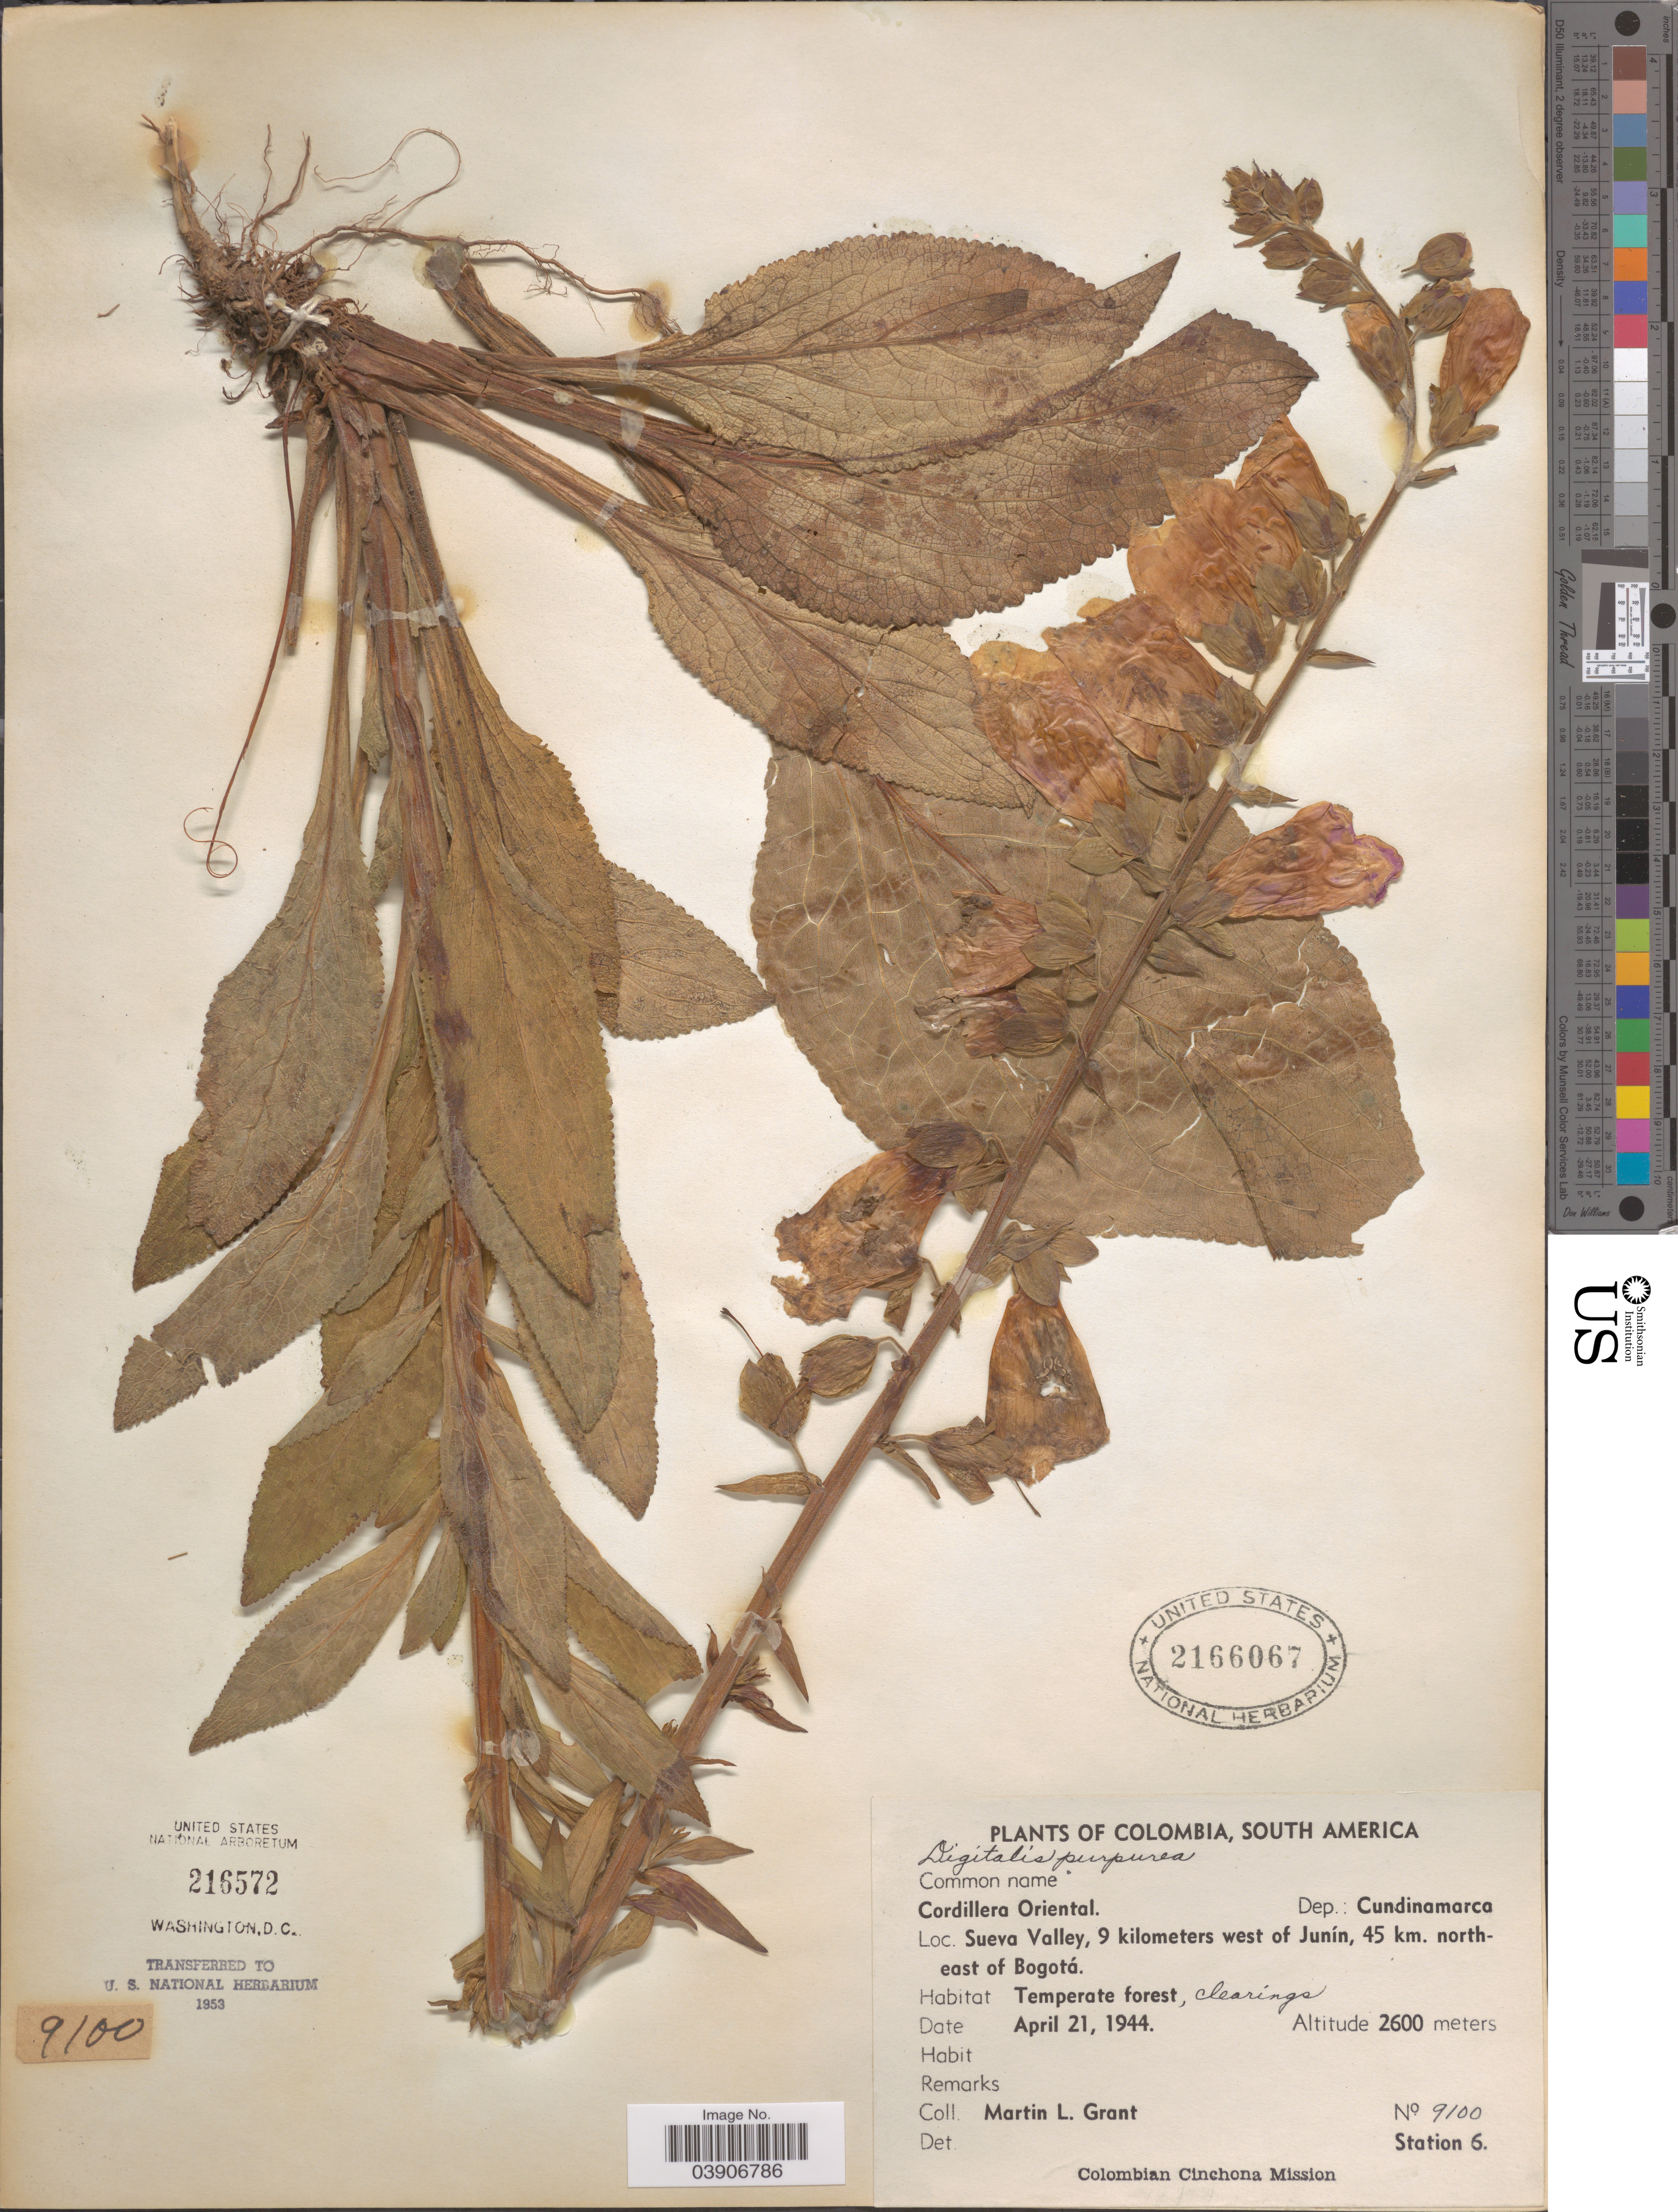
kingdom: Plantae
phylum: Tracheophyta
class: Magnoliopsida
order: Lamiales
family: Plantaginaceae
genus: Digitalis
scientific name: Digitalis purpurea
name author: L.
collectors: M. L. Grant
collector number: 9100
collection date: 1944-04-21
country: Colombia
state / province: Cundinamarca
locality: Cordillera Oriental. Dep.: Cundinamarca. Sueva Valley, 9 kilometers west of Junín, 45 km. northeast of Bogotá. Station 6.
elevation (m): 2600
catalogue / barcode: US 2166067